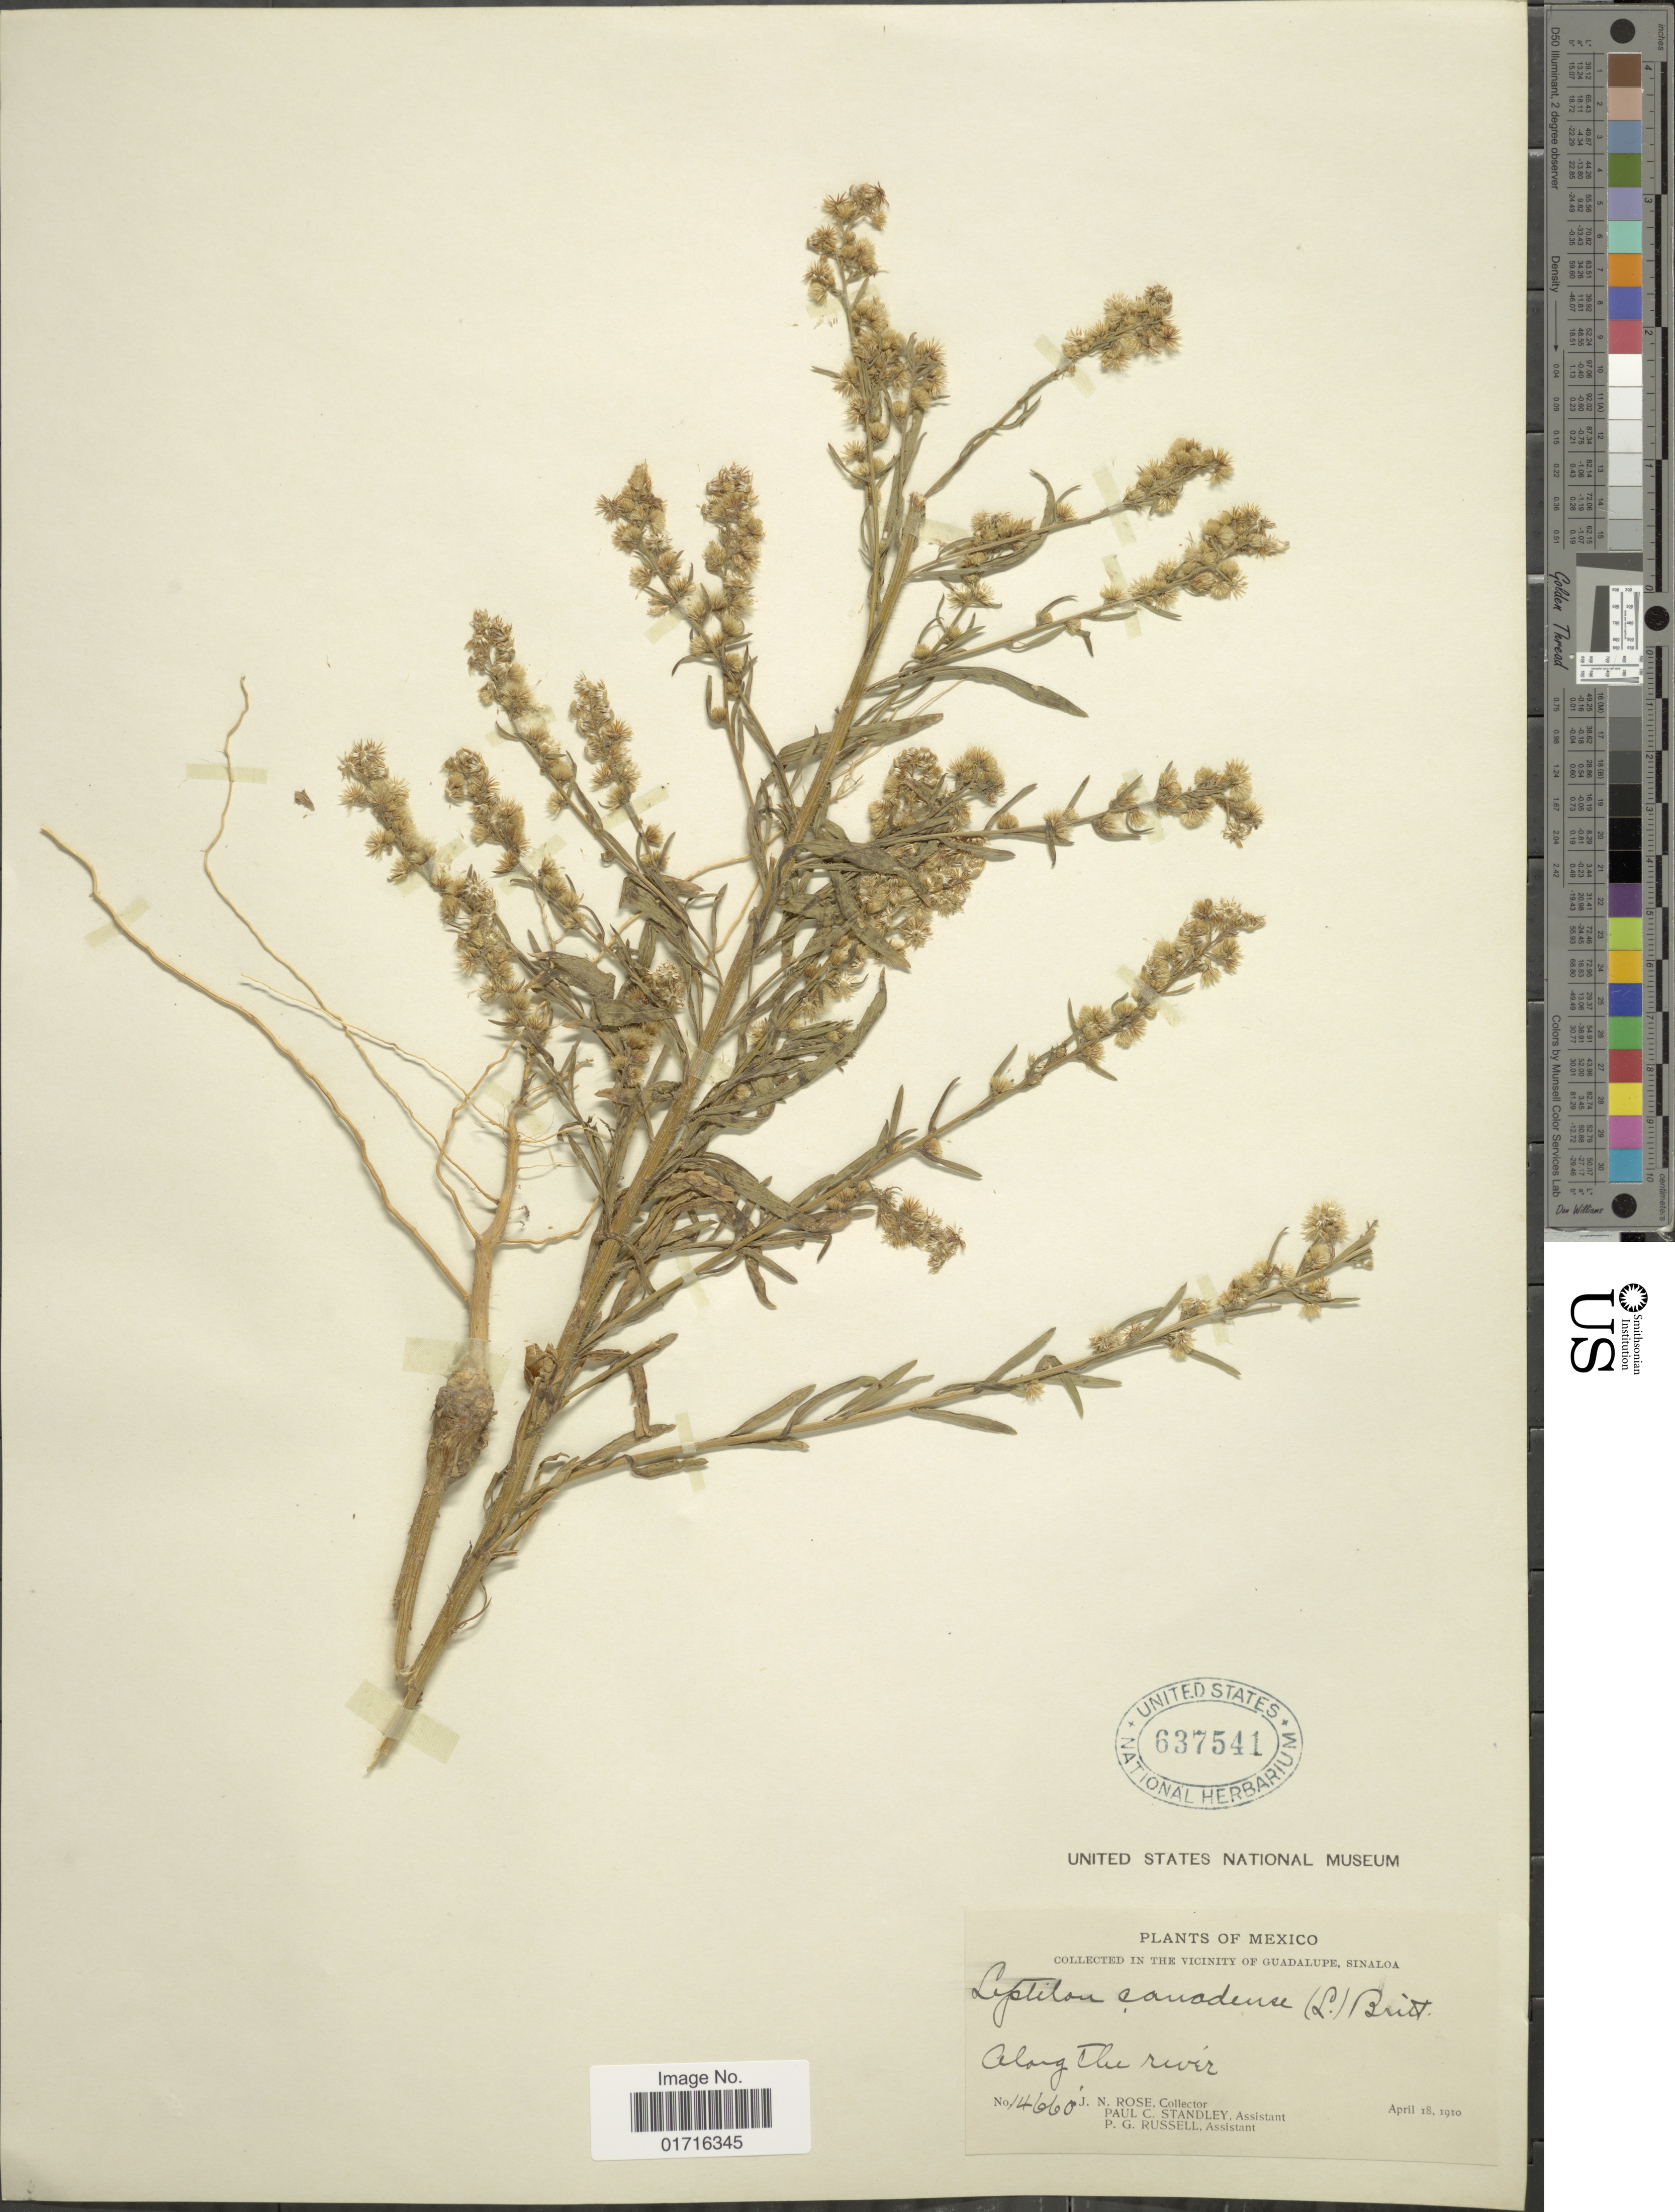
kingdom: Plantae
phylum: Tracheophyta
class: Magnoliopsida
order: Asterales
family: Asteraceae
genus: Conyza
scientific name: Conyza canadensis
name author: (L.) Cronq.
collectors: J. N. Rose, P. C. Standley & P. G. Russell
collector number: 14660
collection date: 1910-04-18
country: Mexico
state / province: Sinaloa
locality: Vicinity of Guadalupe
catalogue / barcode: US 637541